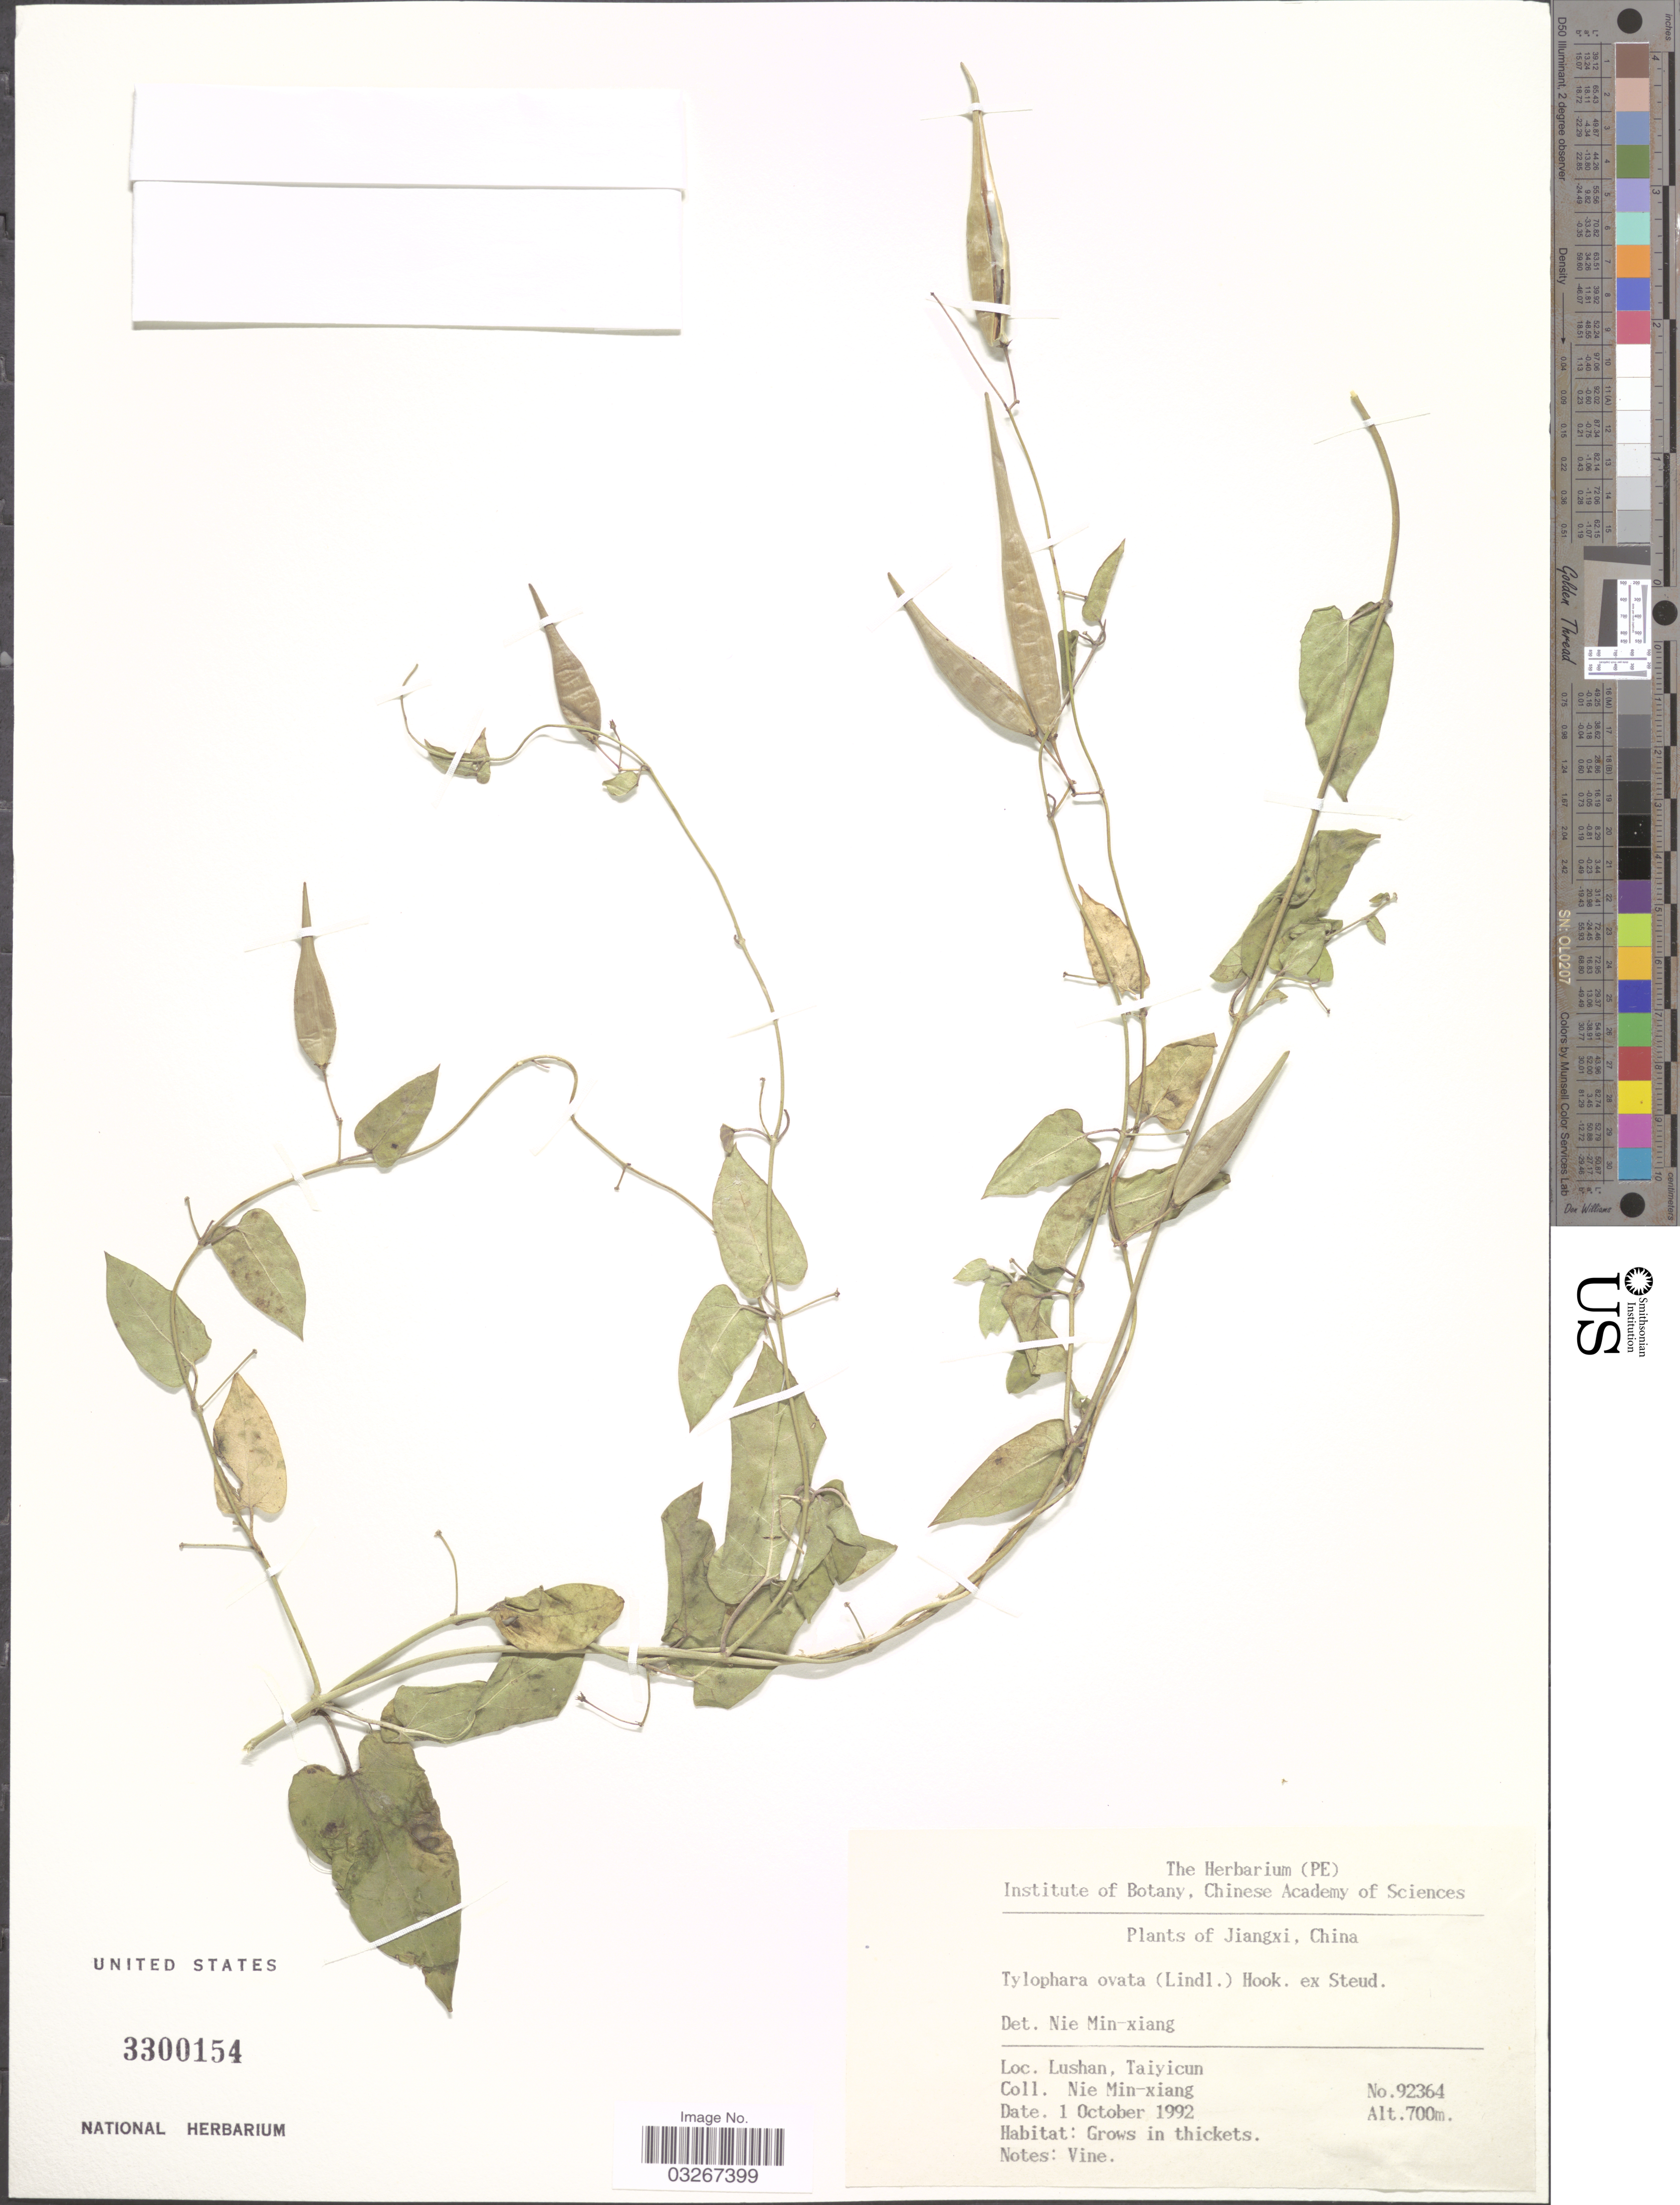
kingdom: Plantae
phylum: Tracheophyta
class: Magnoliopsida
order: Gentianales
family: Apocynaceae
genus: Tylophora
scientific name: Tylophora ovata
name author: Hook. ex Steud.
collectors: M. Nie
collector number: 92364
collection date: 1992-10-01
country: China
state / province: Jiangxi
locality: Lushan, Taiyicun.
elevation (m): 700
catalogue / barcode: US 3300154